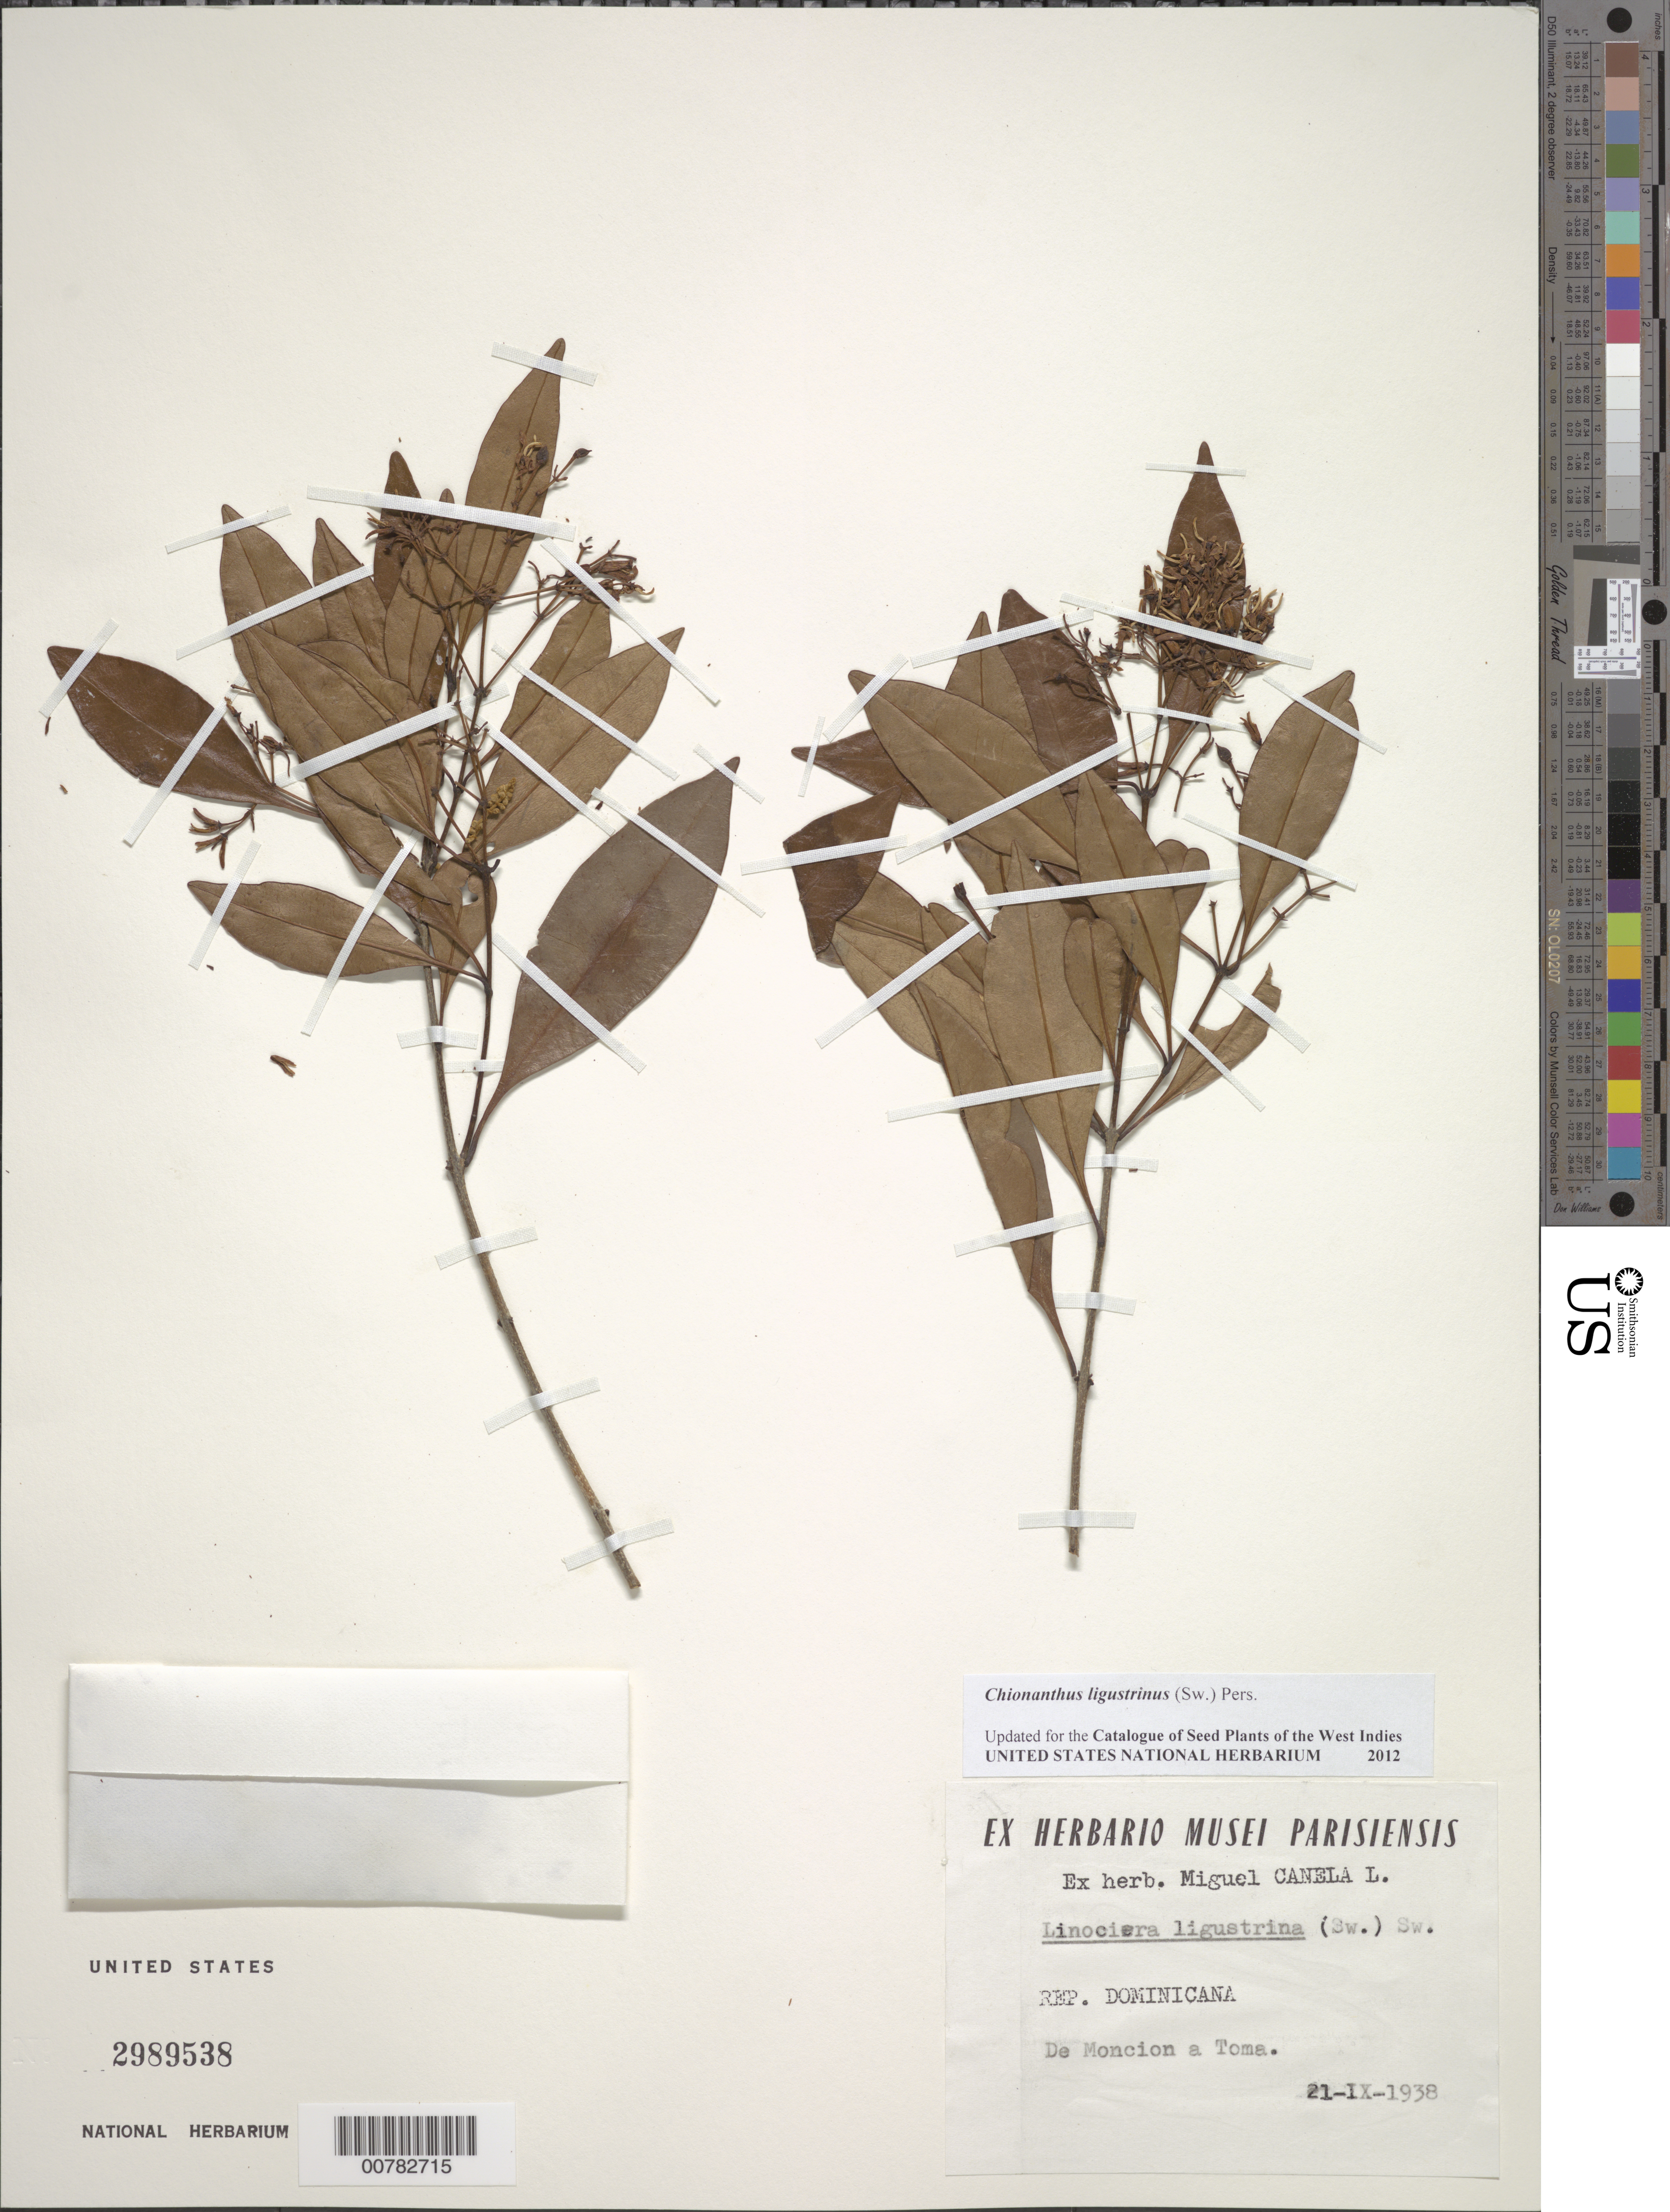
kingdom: Plantae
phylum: Tracheophyta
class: Magnoliopsida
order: Lamiales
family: Oleaceae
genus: Chionanthus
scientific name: Chionanthus ligustrinus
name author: (Sw.) Pers.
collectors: M. Canela Lazaro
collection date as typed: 21 Sep 1938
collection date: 1938-09-21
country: Dominican Republic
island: Hispaniola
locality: From Monción to Toma.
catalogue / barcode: US 2989538